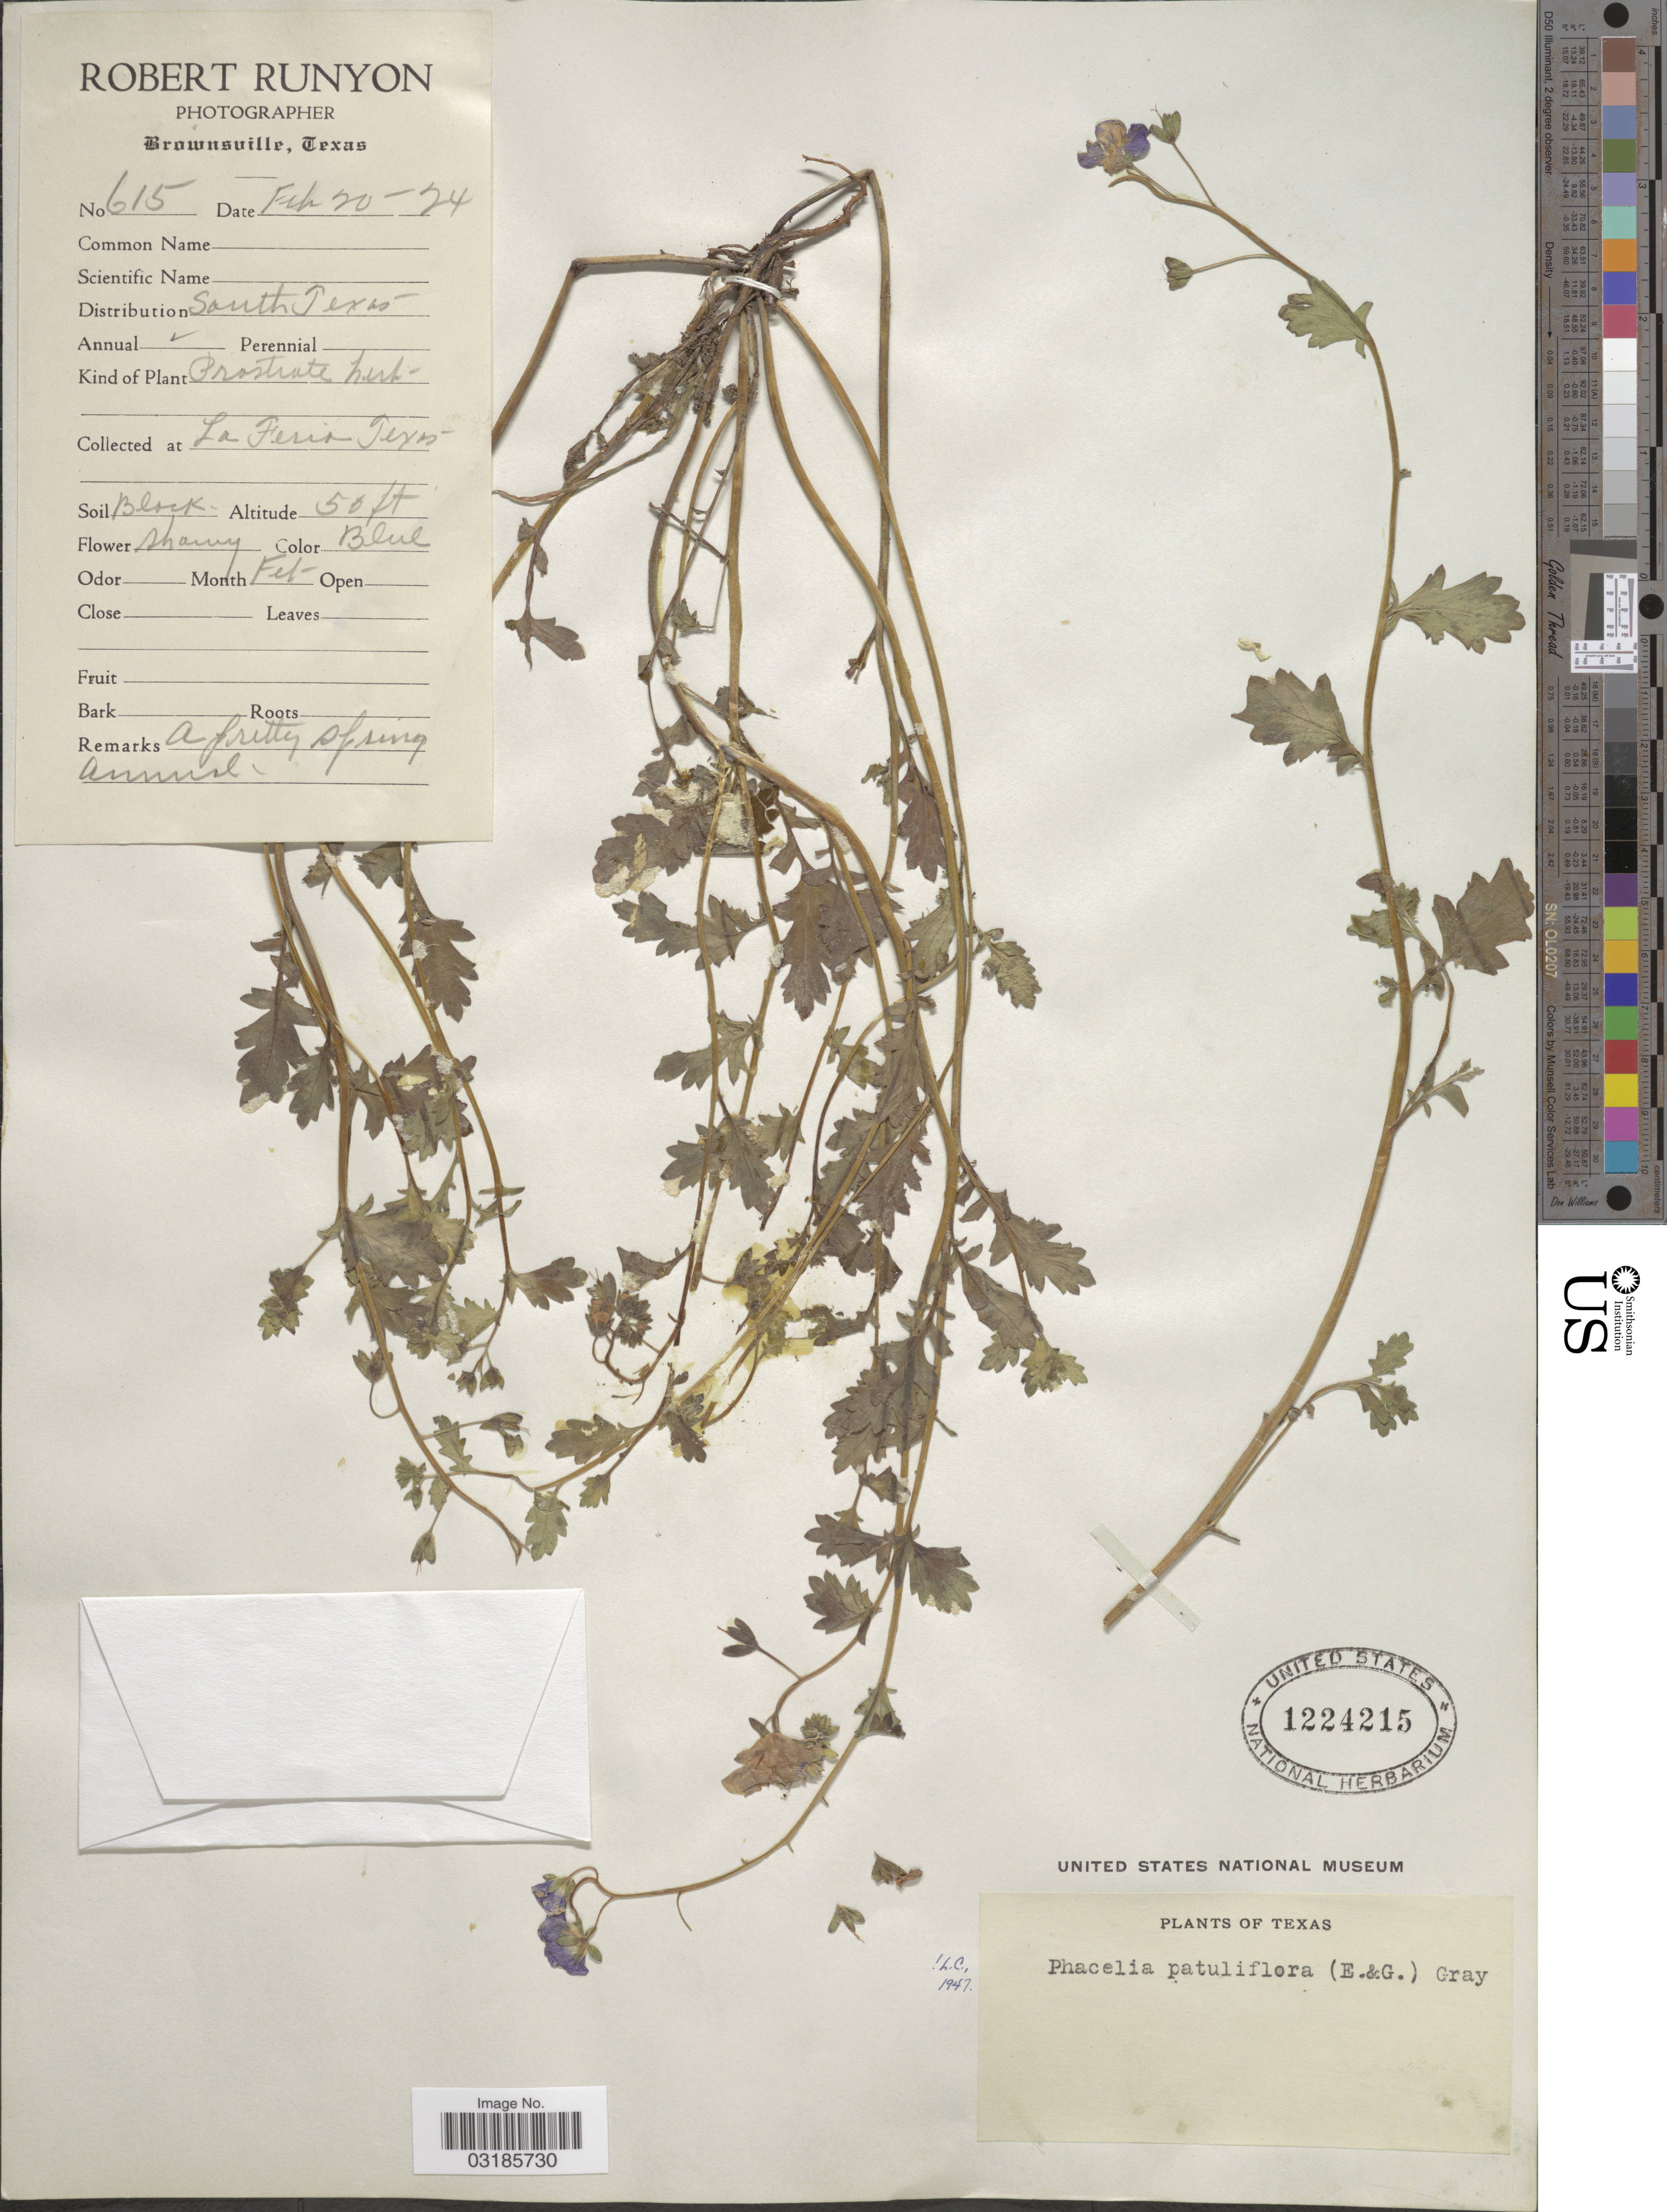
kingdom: Plantae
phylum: Tracheophyta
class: Magnoliopsida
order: Boraginales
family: Hydrophyllaceae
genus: Phacelia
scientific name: Phacelia patuliflora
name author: (Engelm. & A. Gray) A. Gray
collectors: R. Runyon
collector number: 615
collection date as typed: Transcribed d/m/y: 20/2/24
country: United States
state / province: Texas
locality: La Feria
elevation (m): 15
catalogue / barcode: US 1224215